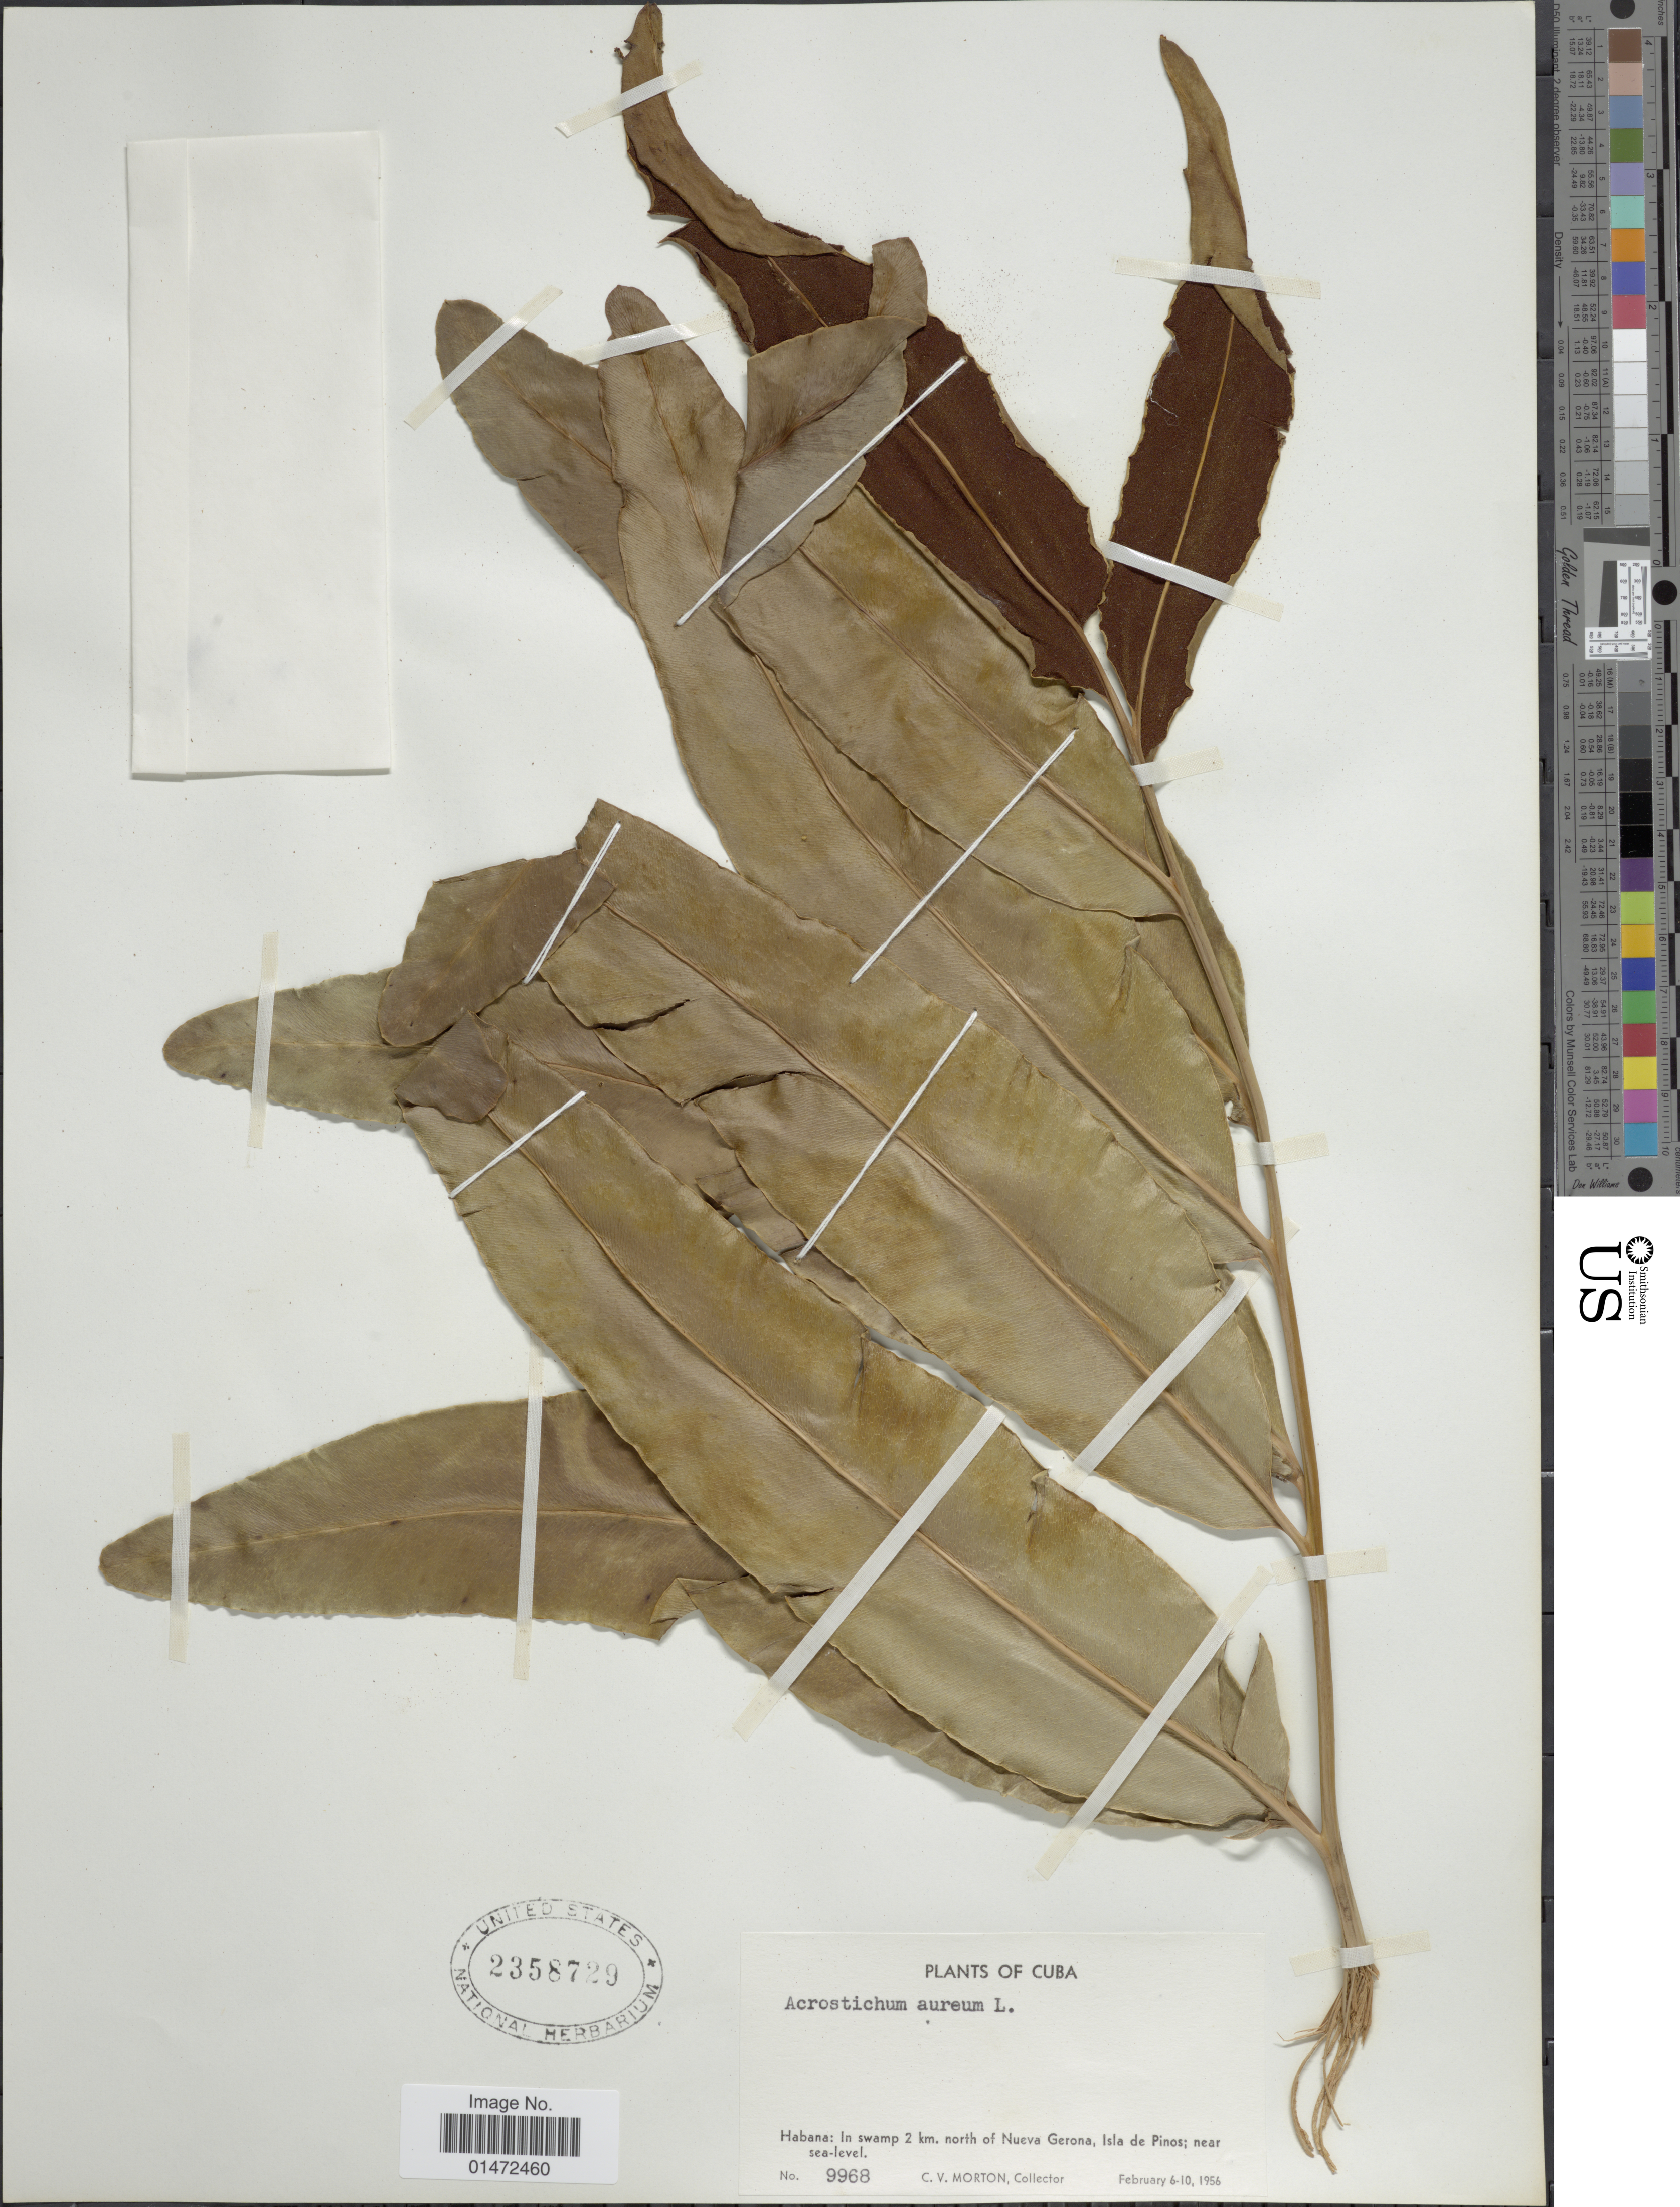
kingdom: Plantae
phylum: Tracheophyta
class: Polypodiopsida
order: Polypodiales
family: Pteridaceae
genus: Acrostichum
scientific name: Acrostichum aureum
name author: L.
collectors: C. V. Morton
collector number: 9968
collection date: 1956-02-06/1956-02-10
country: Cuba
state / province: La Habana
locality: Habana: In swamp 2 km. north of Nueva Gerona, Isla de Pinos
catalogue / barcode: US 2358729